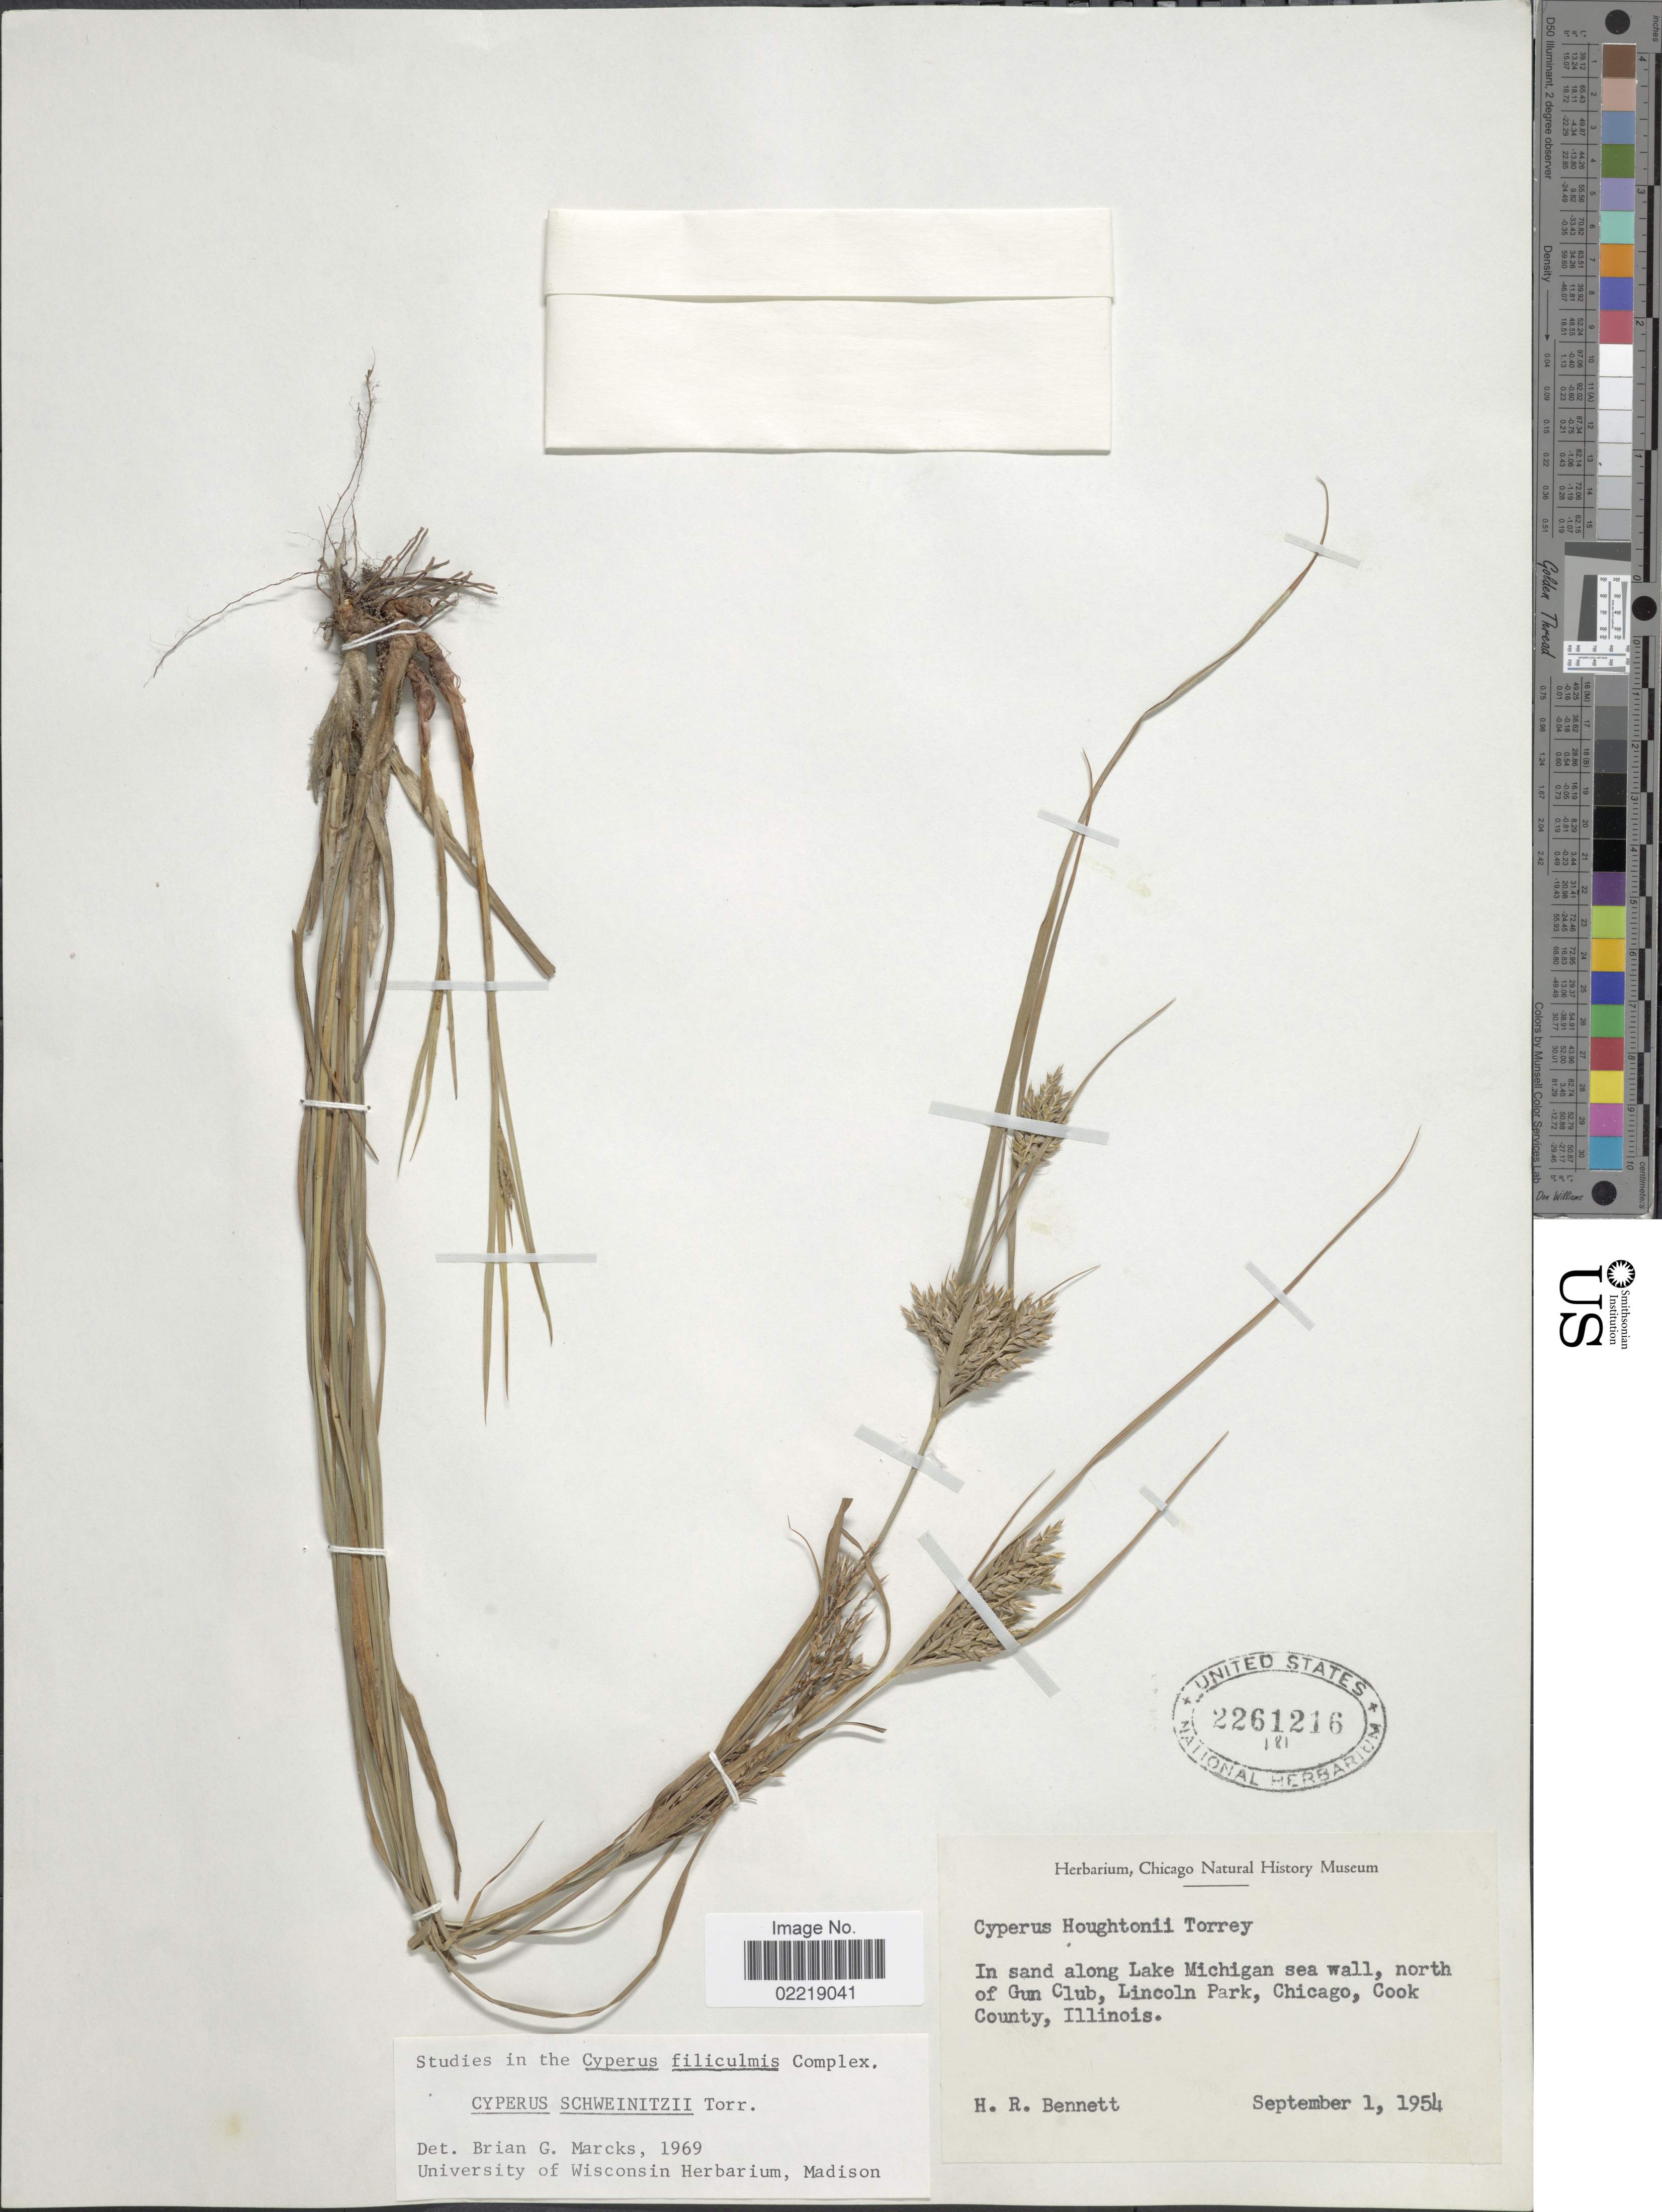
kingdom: Plantae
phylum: Tracheophyta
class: Liliopsida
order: Poales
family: Cyperaceae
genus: Cyperus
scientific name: Cyperus schweinitzii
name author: Torr.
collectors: H. R. Bennett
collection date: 1954-09-01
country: United States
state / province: Illinois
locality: In sand along Lake Michigan sea wall, north of Gun Club, Lincoln Park, Chicago, Cook County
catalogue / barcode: US 2261216